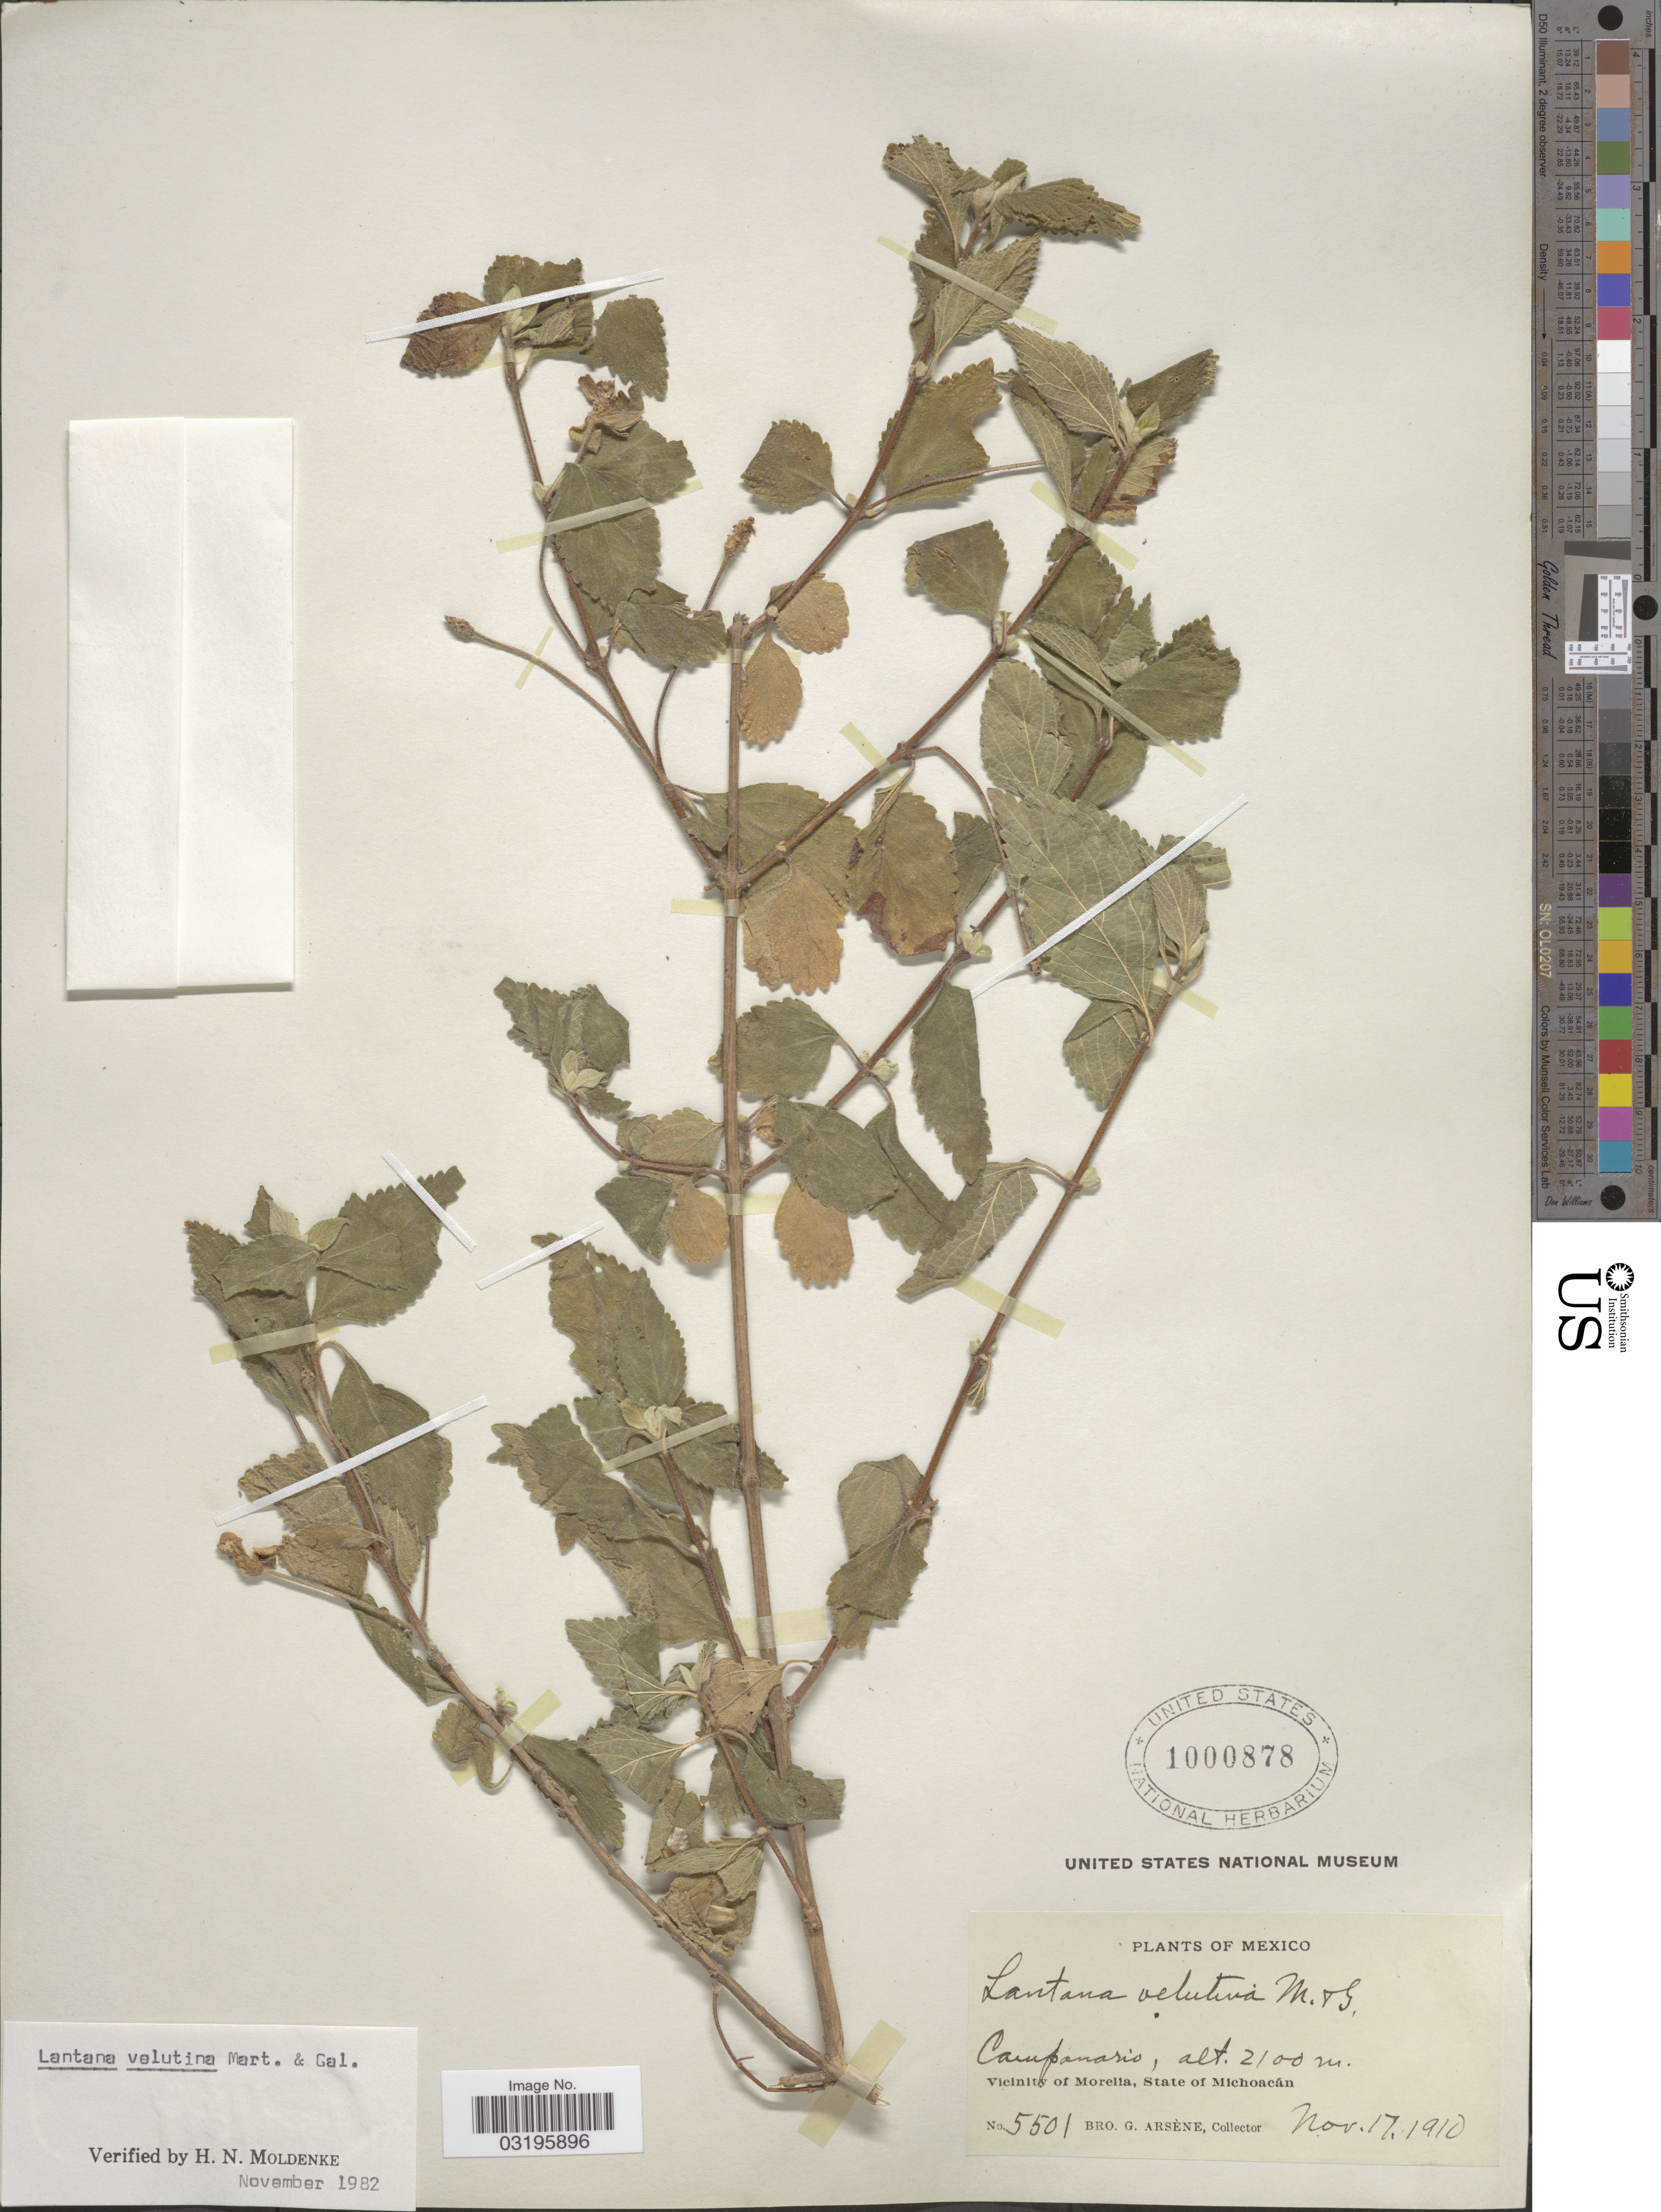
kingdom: Plantae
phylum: Tracheophyta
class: Magnoliopsida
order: Lamiales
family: Verbenaceae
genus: Lantana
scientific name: Lantana velutina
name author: M. Martens & Galeotti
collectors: Bro. G. Arsène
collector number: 5501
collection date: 1910-11-17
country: Mexico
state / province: Michoacán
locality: Campanario. Vicinity of Morelia.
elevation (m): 2100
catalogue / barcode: US 1000878